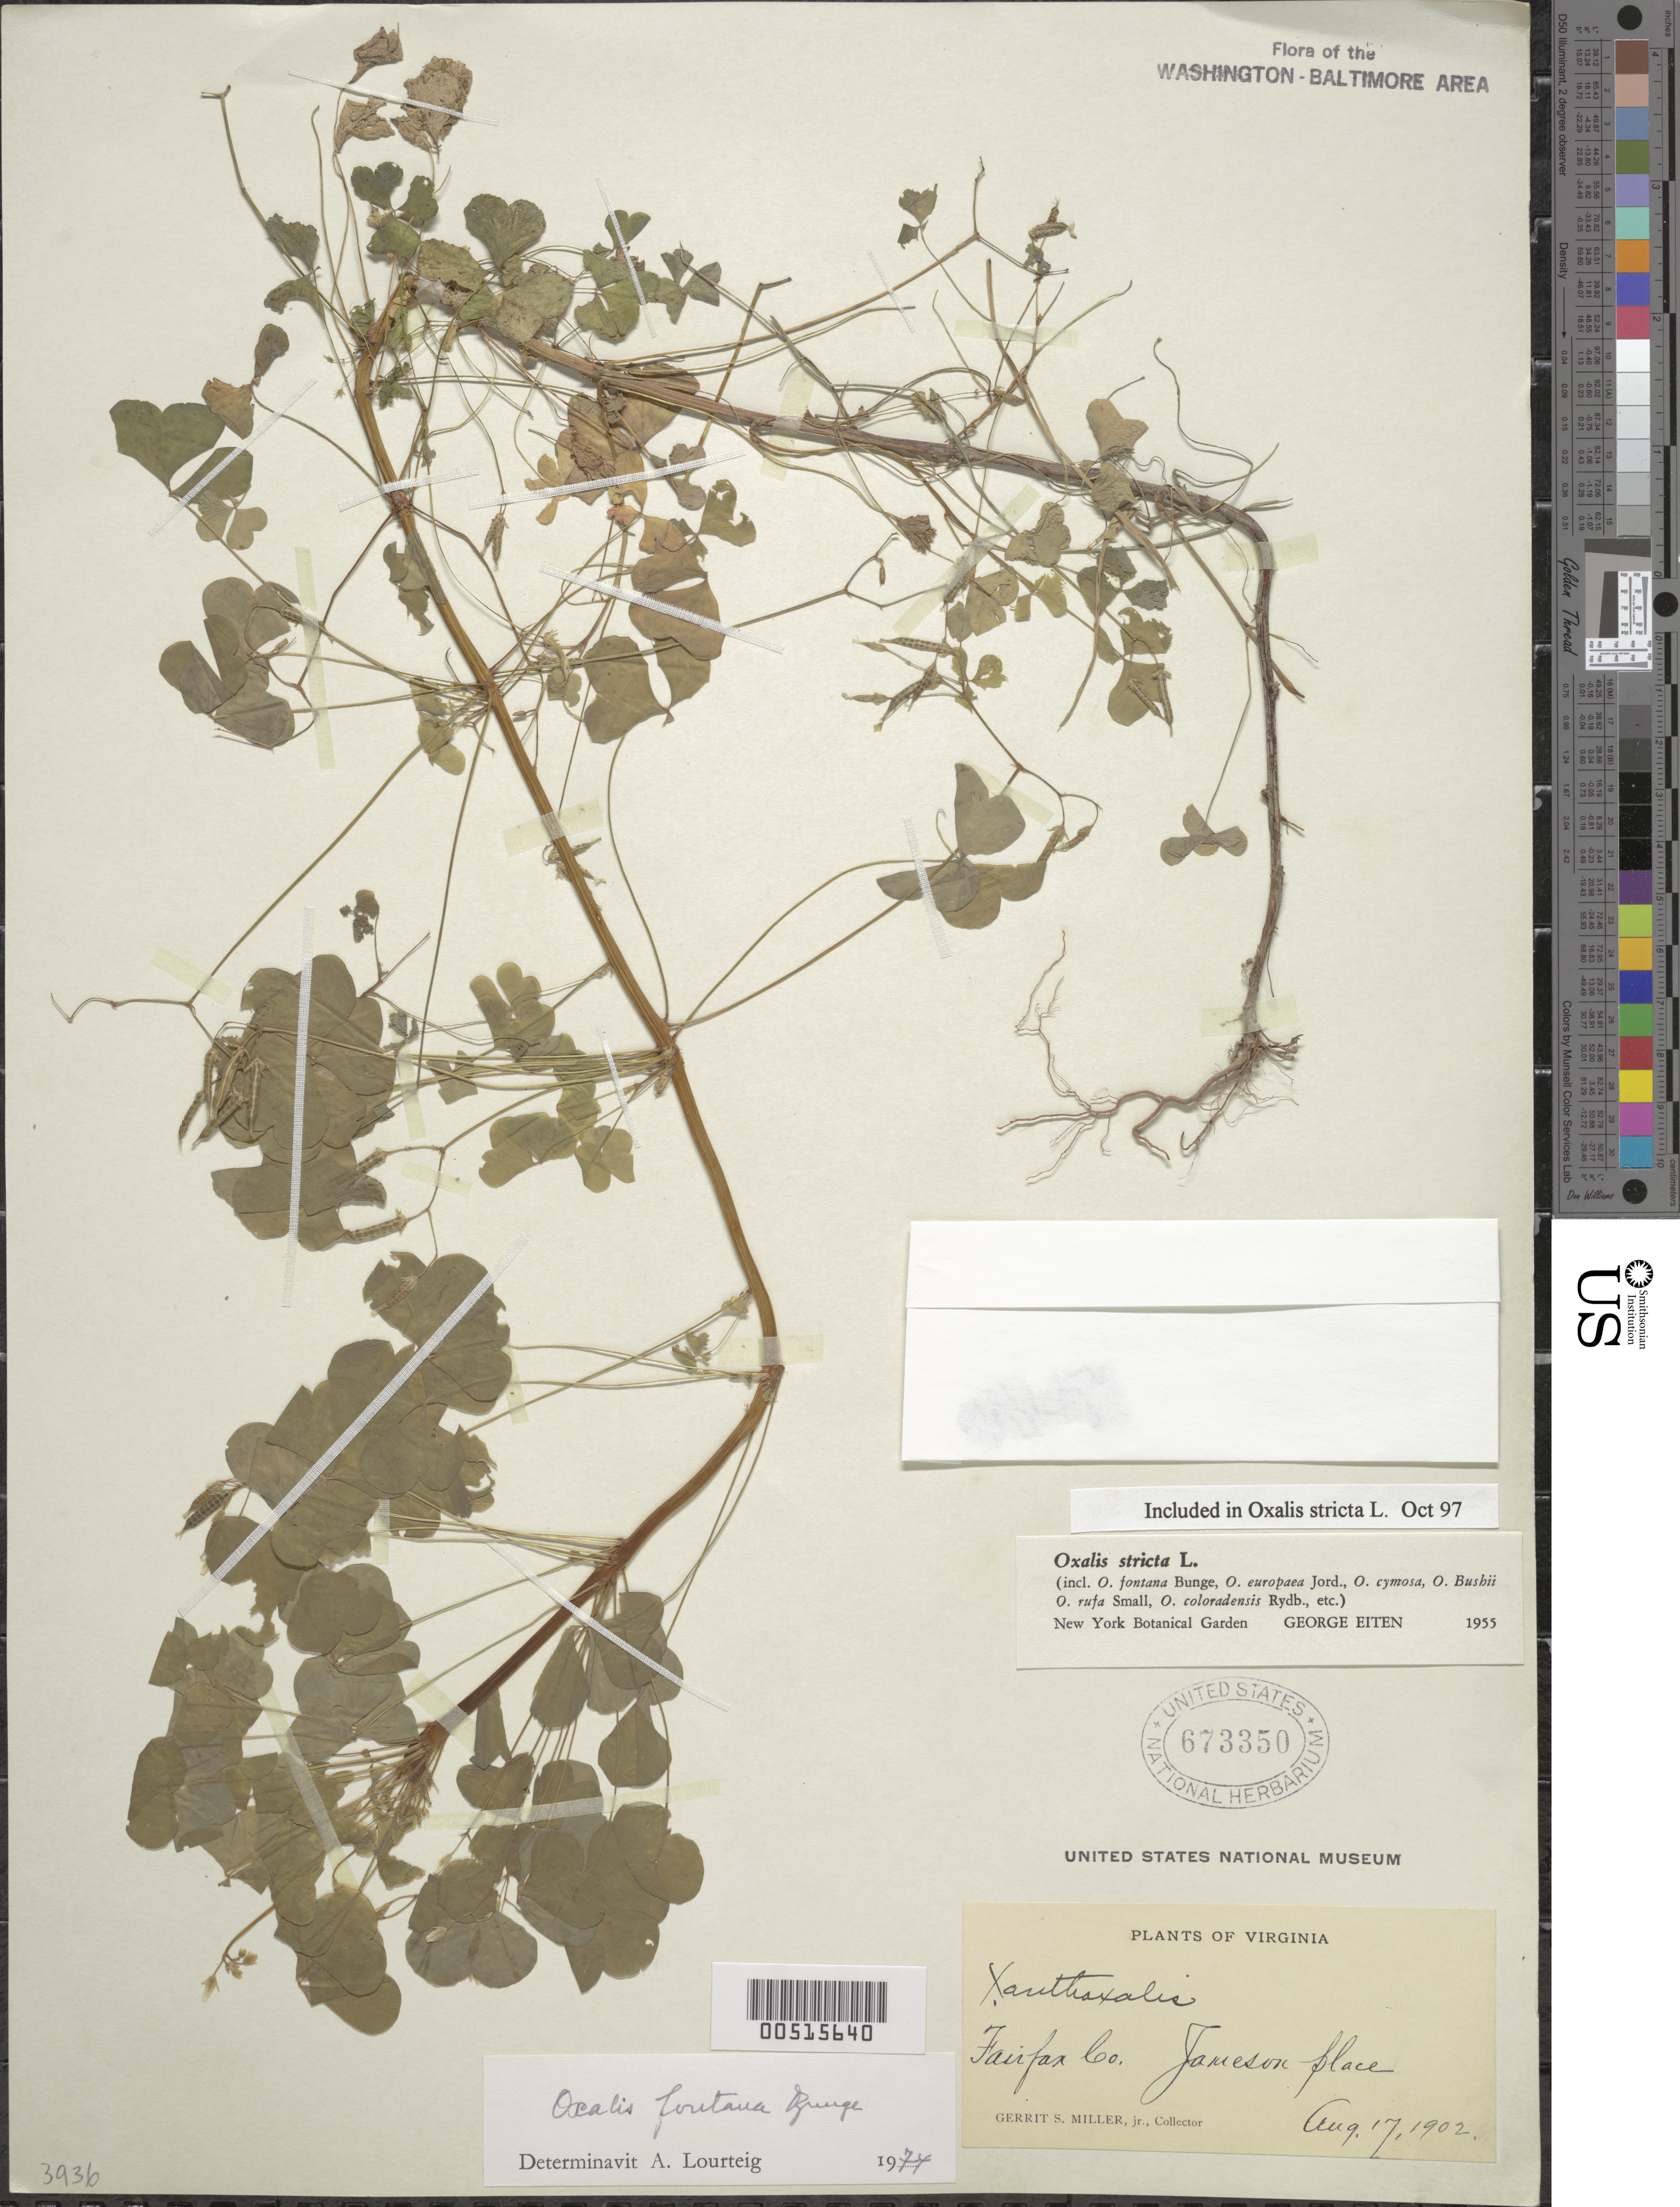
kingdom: Plantae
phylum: Tracheophyta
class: Magnoliopsida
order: Oxalidales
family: Oxalidaceae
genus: Oxalis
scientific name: Oxalis stricta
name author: L.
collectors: G. S. Miller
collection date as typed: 17 Aug 1902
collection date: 1902-08-17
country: United States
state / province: Virginia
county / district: Fairfax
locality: Jameson place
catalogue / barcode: US 673350